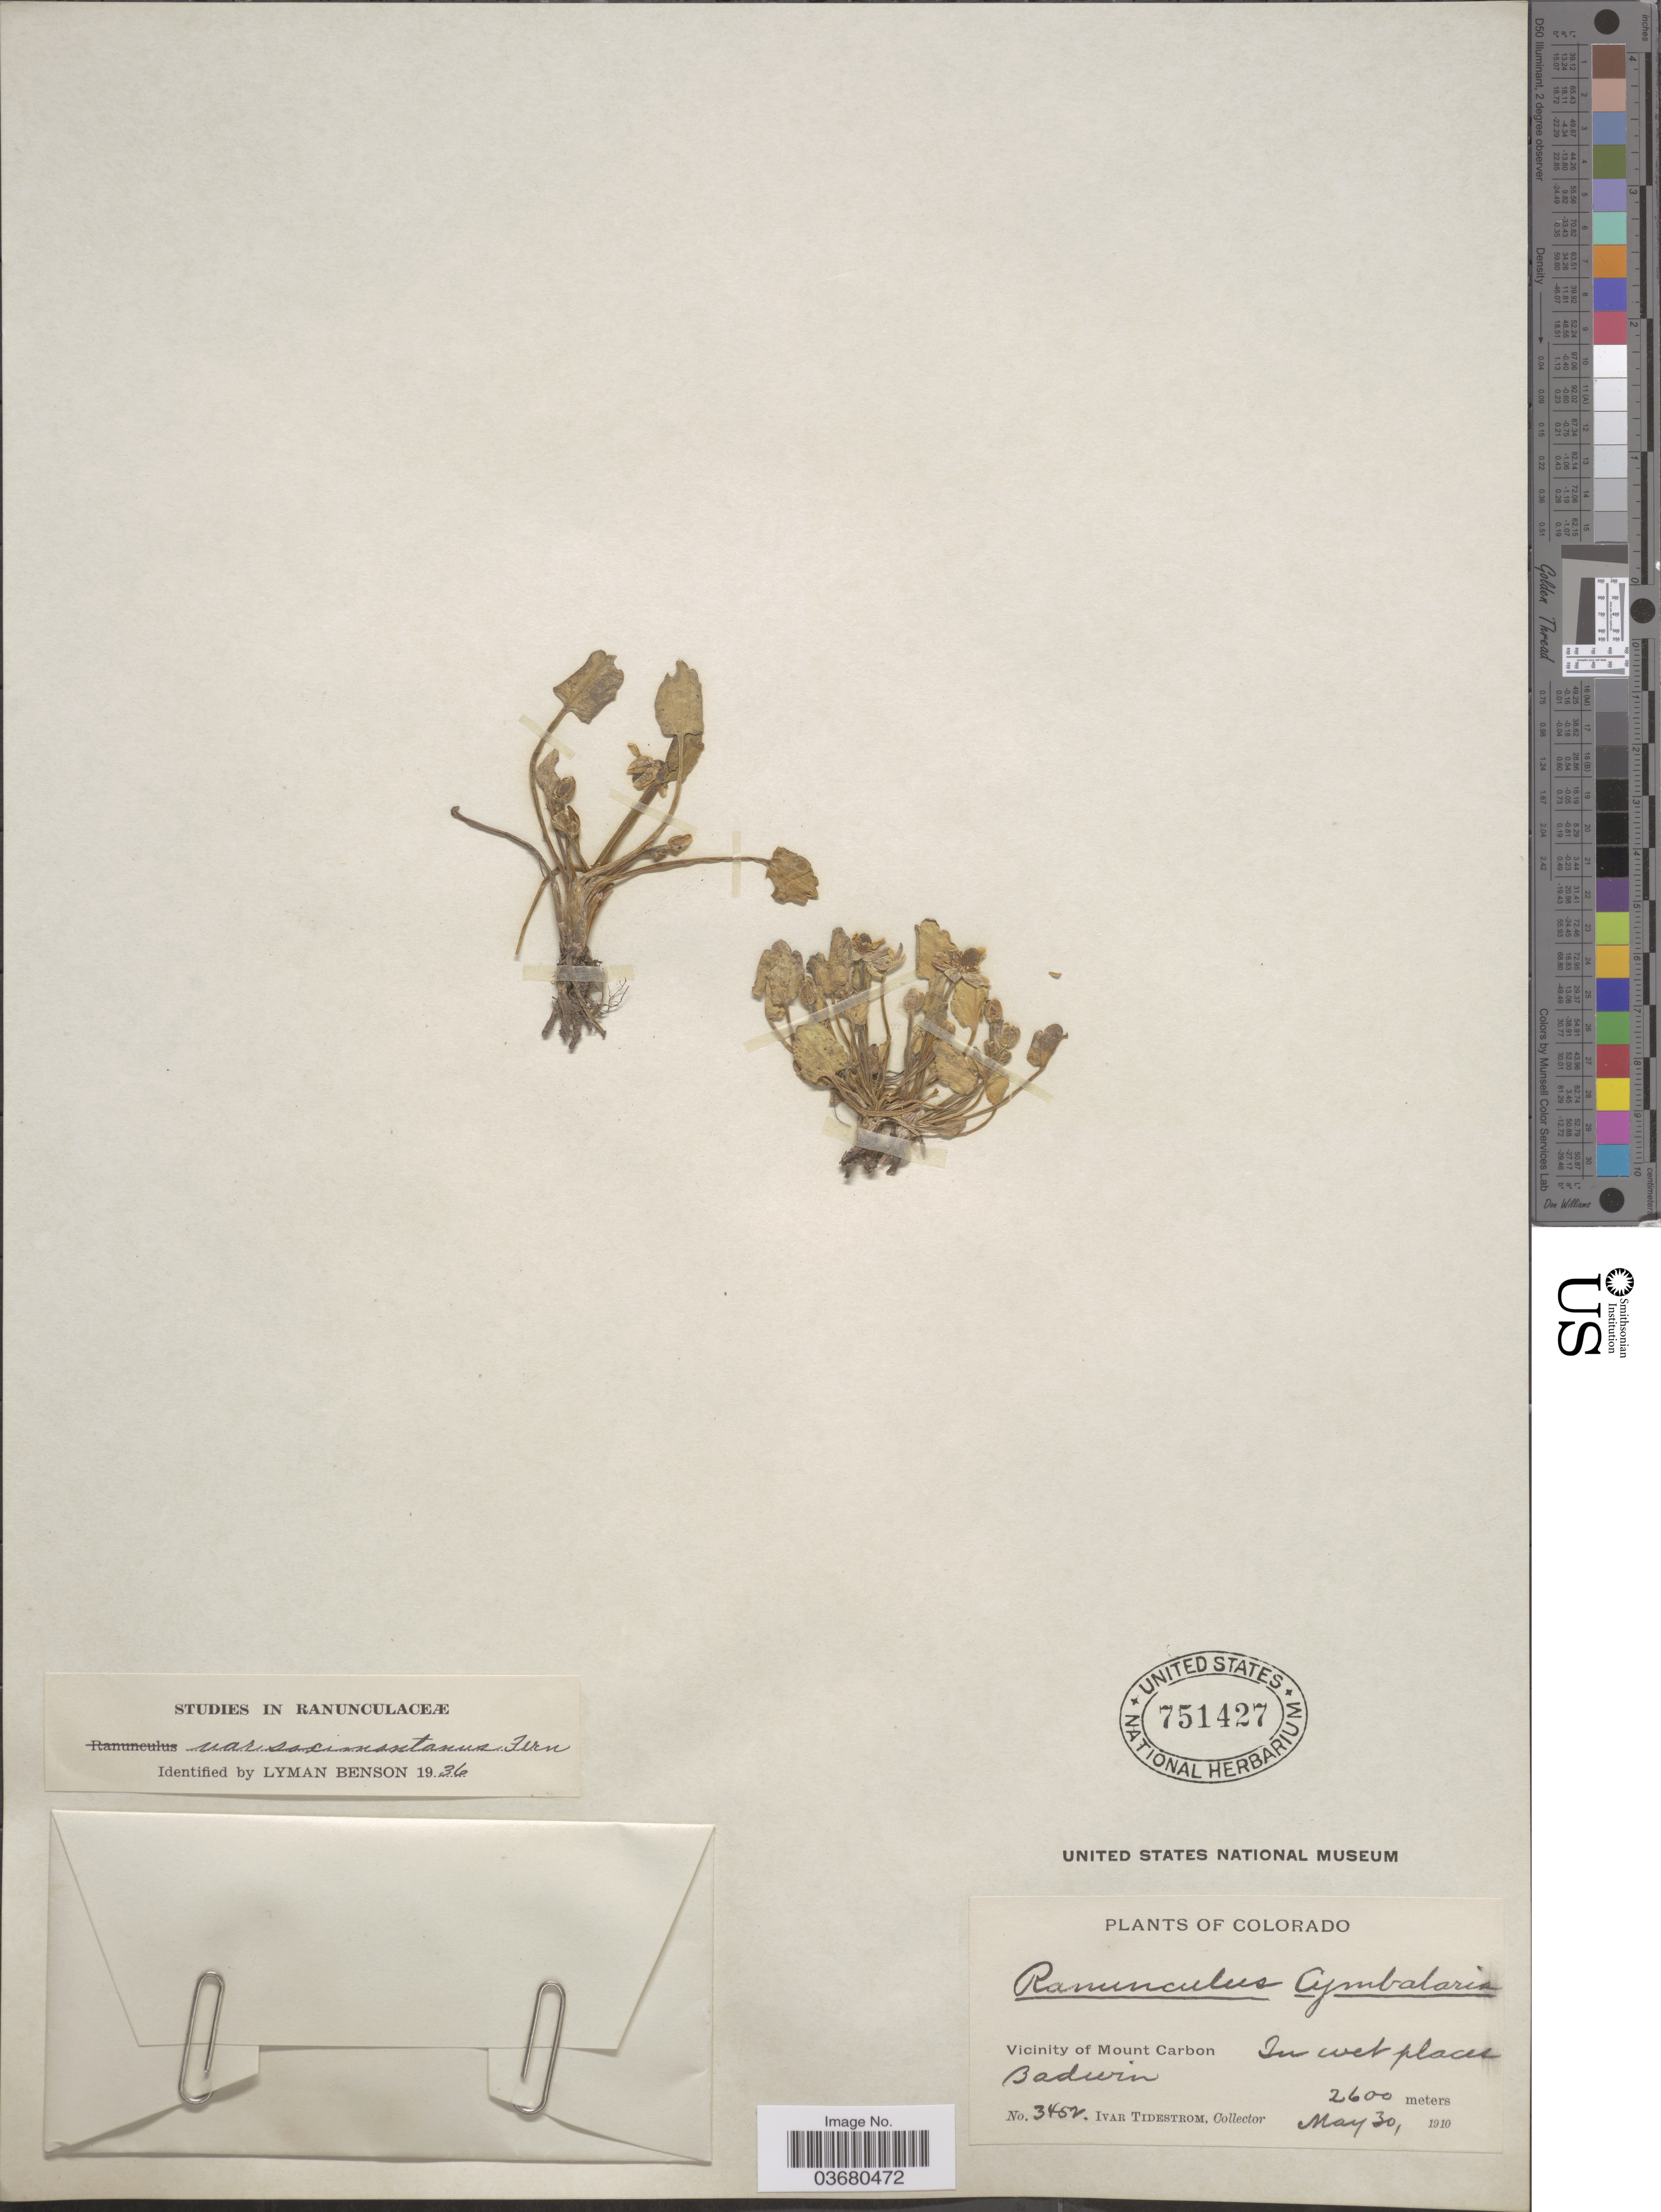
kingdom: Plantae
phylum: Tracheophyta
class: Magnoliopsida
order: Ranunculales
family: Ranunculaceae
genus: Halerpestes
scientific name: Halerpestes cymbalaria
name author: (Pursh) Greene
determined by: Strong, M. T., (US), Smithsonian Institution - National Museum of Natural History (UNITED STATES)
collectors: I. F. Tidestrom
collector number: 3452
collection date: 1910-05-30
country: United States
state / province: Colorado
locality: Vicinity of Mount Carbon. Badwin.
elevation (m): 2600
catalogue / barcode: US 751427